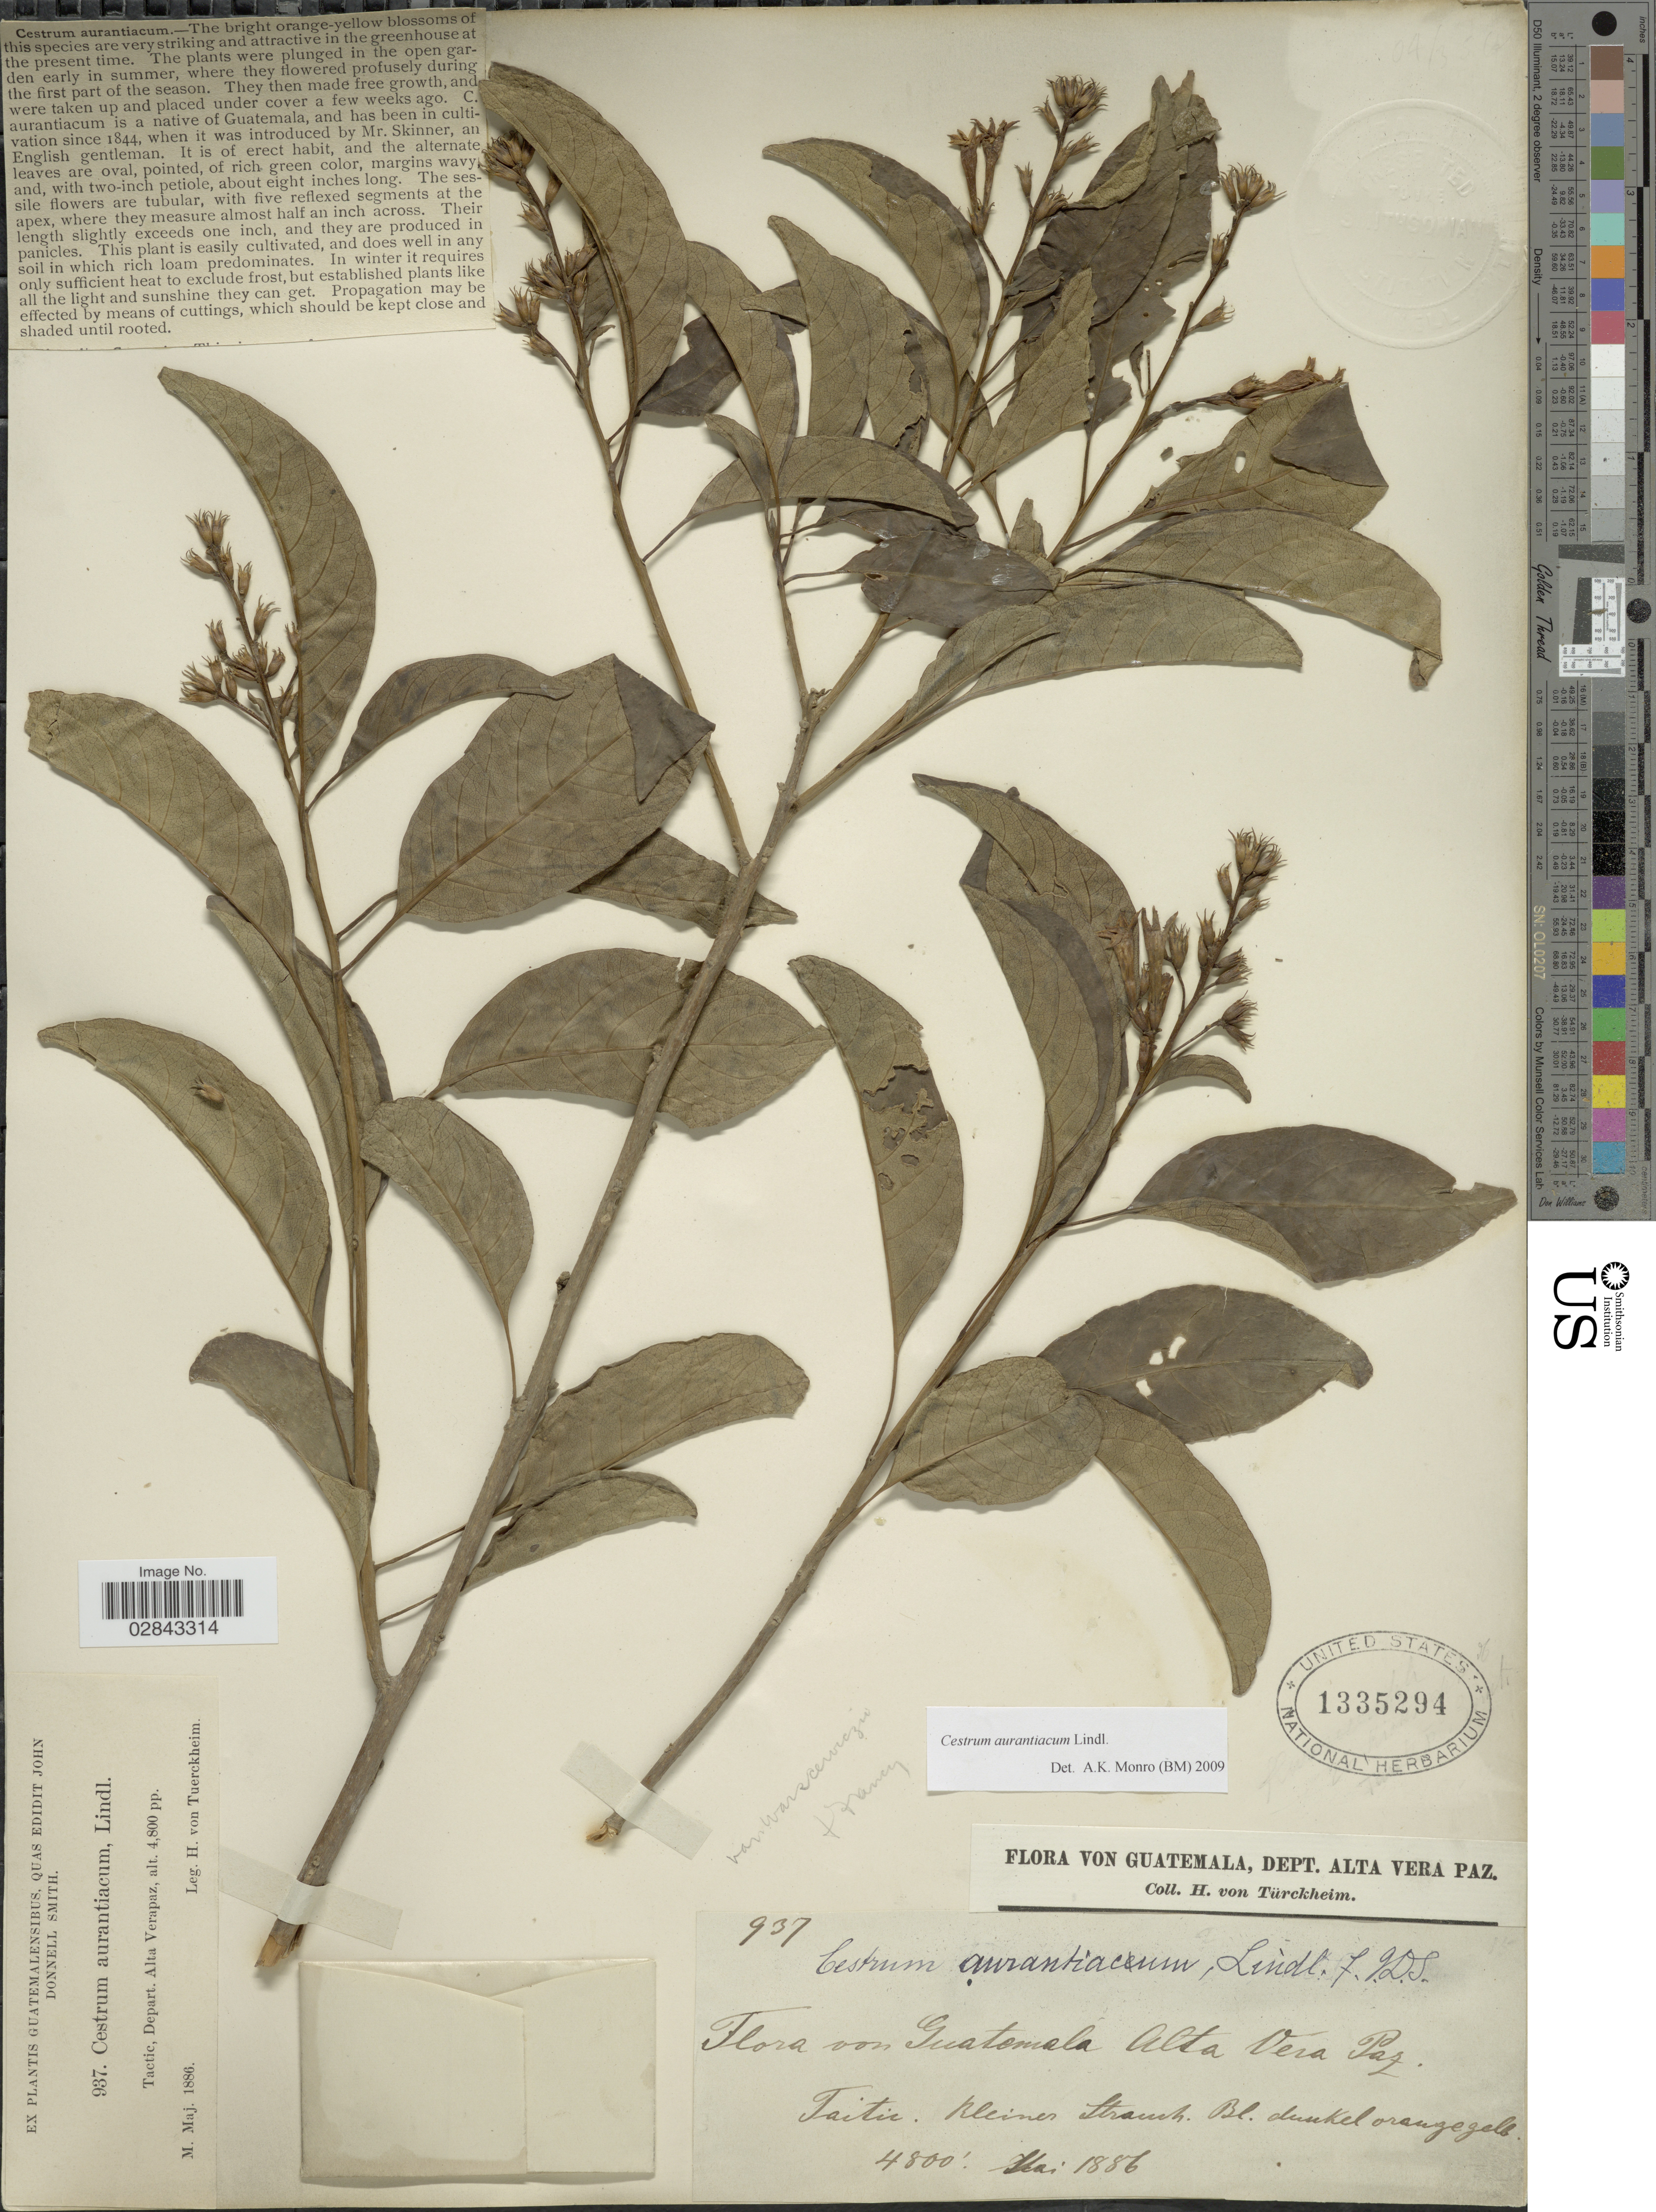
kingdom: Plantae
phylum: Tracheophyta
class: Magnoliopsida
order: Solanales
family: Solanaceae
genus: Cestrum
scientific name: Cestrum aurantiacum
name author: Lindley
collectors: H. von Türckheim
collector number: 937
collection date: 1886-05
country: Guatemala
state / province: Alta Verapaz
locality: Tactie, Depart. Alta Verapaz.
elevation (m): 1463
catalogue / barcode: US 1335294